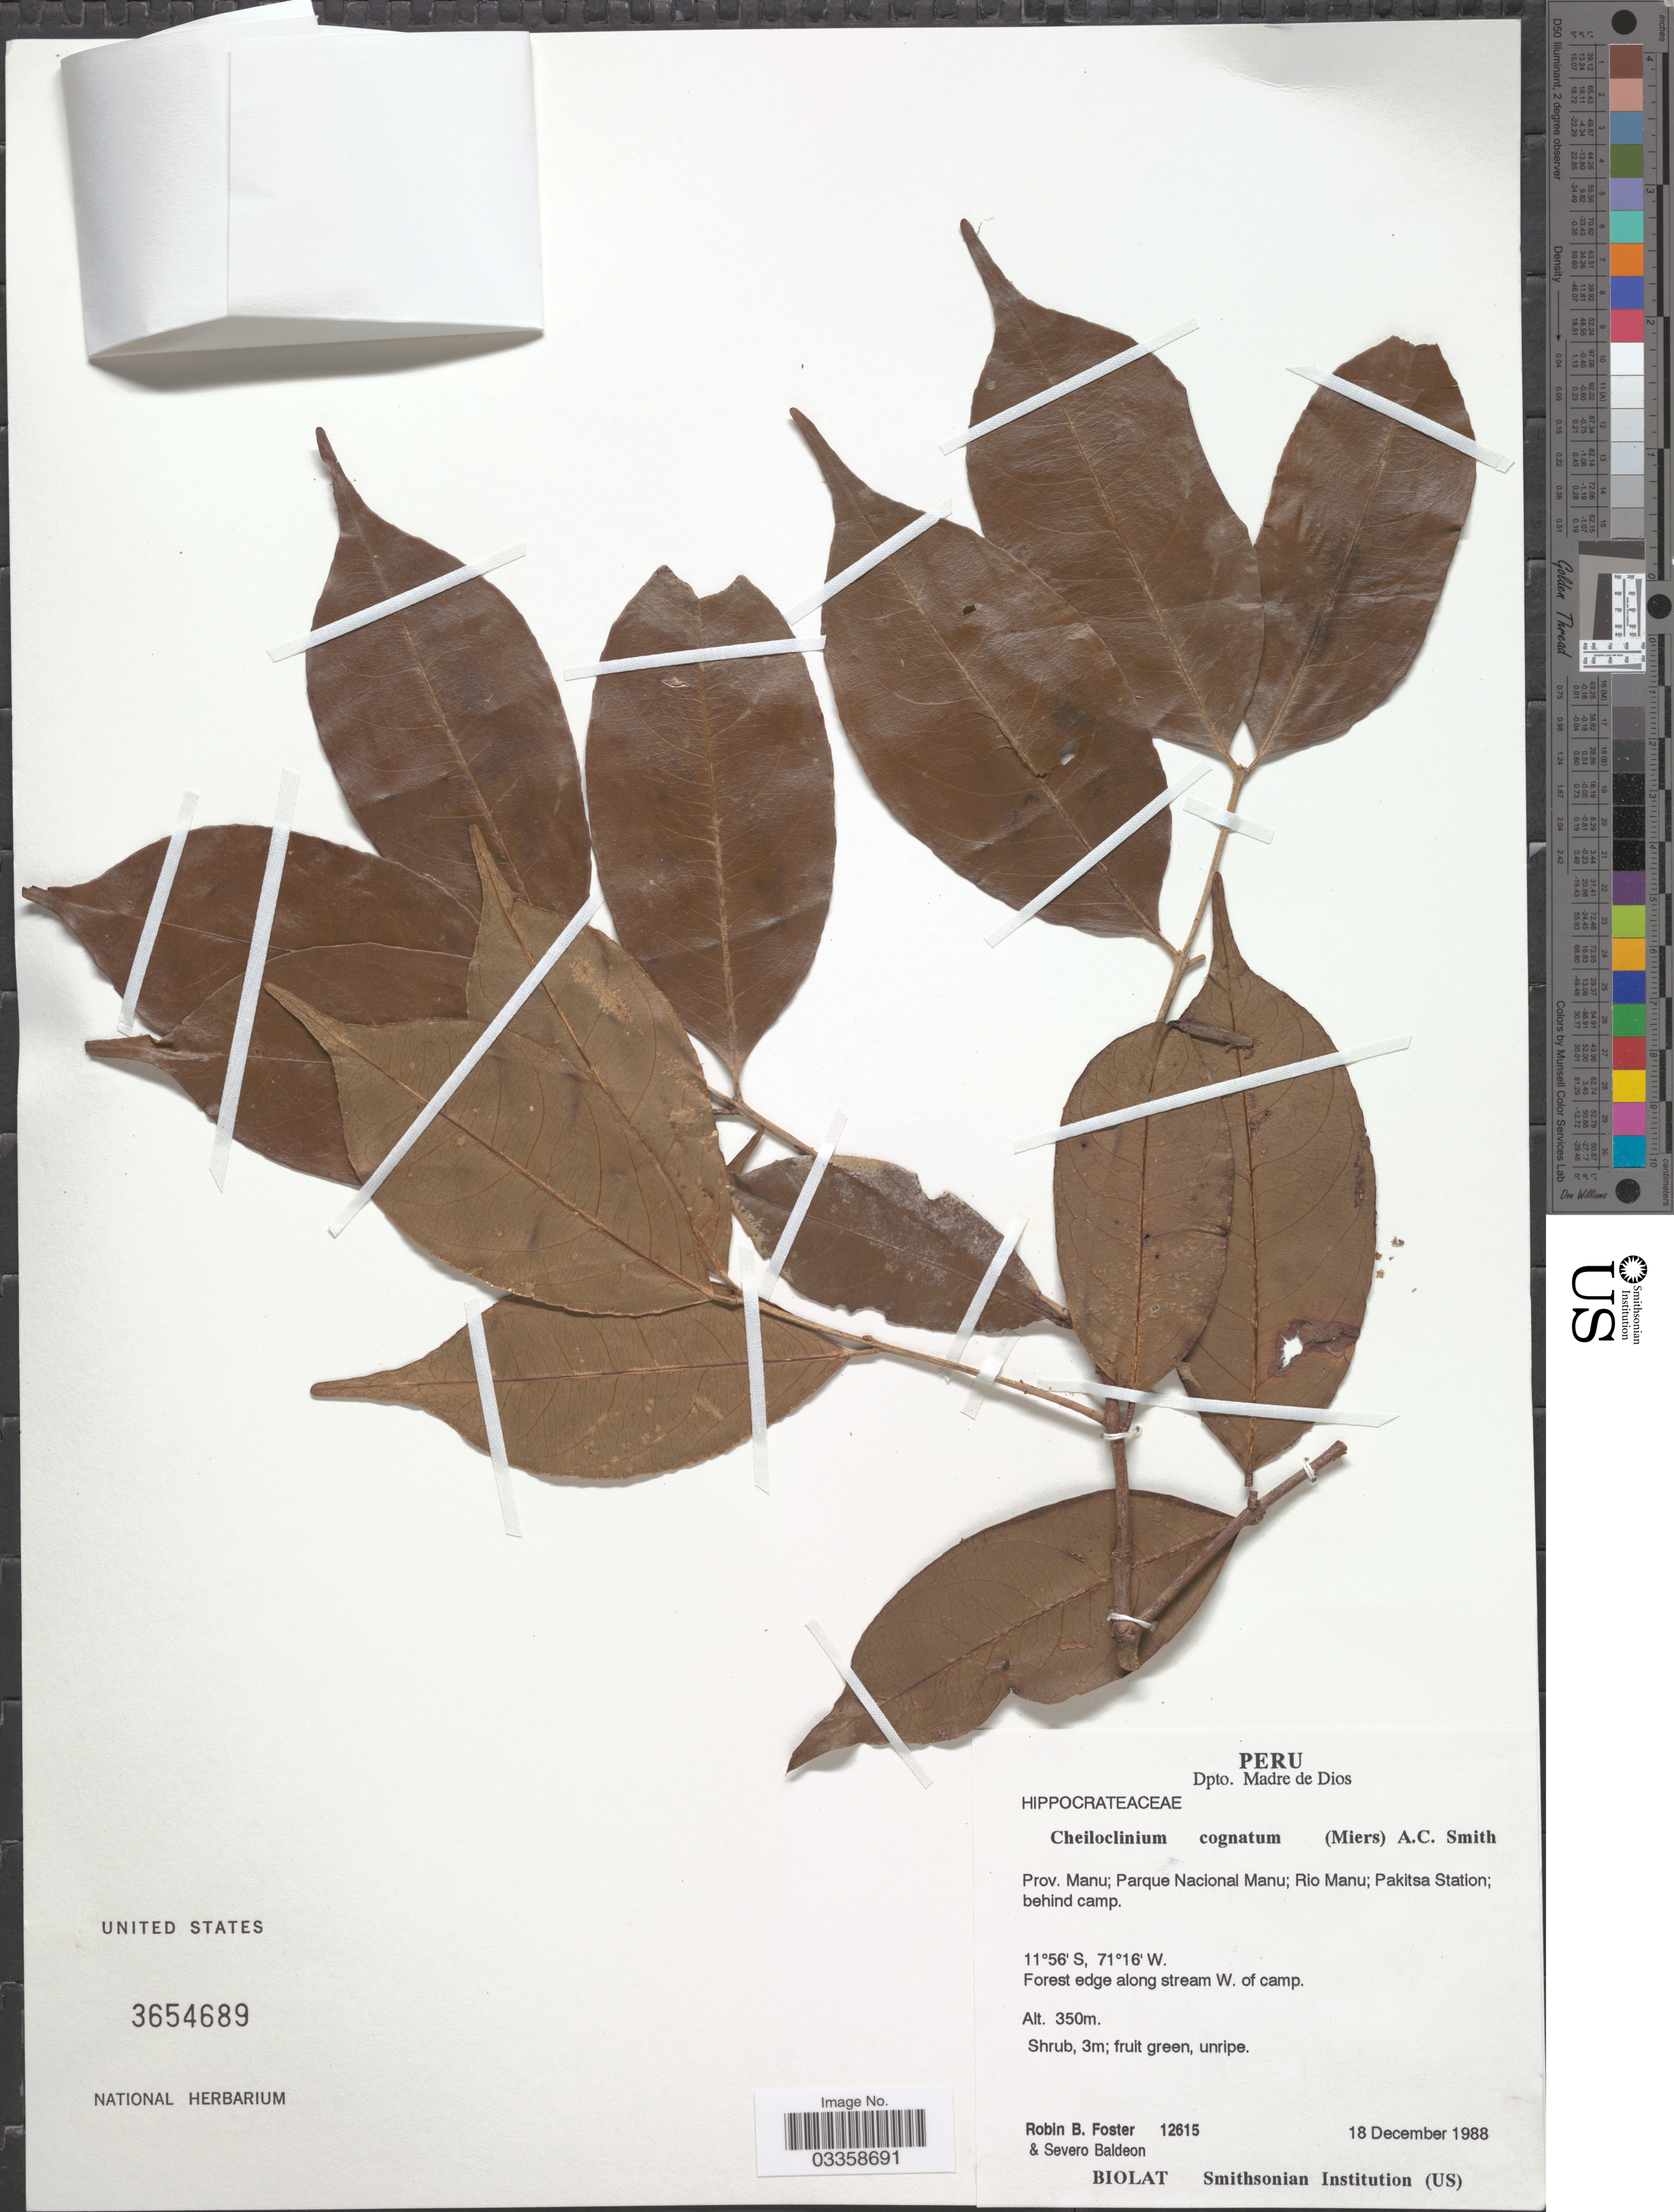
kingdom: Plantae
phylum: Tracheophyta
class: Magnoliopsida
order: Celastrales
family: Celastraceae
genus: Cheiloclinium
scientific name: Cheiloclinium cognatum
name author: (Miers) A.C. Sm.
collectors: R. B. Foster & S. Baldeon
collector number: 12615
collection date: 1988-12-18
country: Peru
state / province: Madre de Dios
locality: Dpto. Madre de Dios, Prov. Manu; Parque Nacional Manu; Rio Manu; Pakitsa Station; behind camp, Forest edge along stream W. of camp.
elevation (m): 350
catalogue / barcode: US 3654689